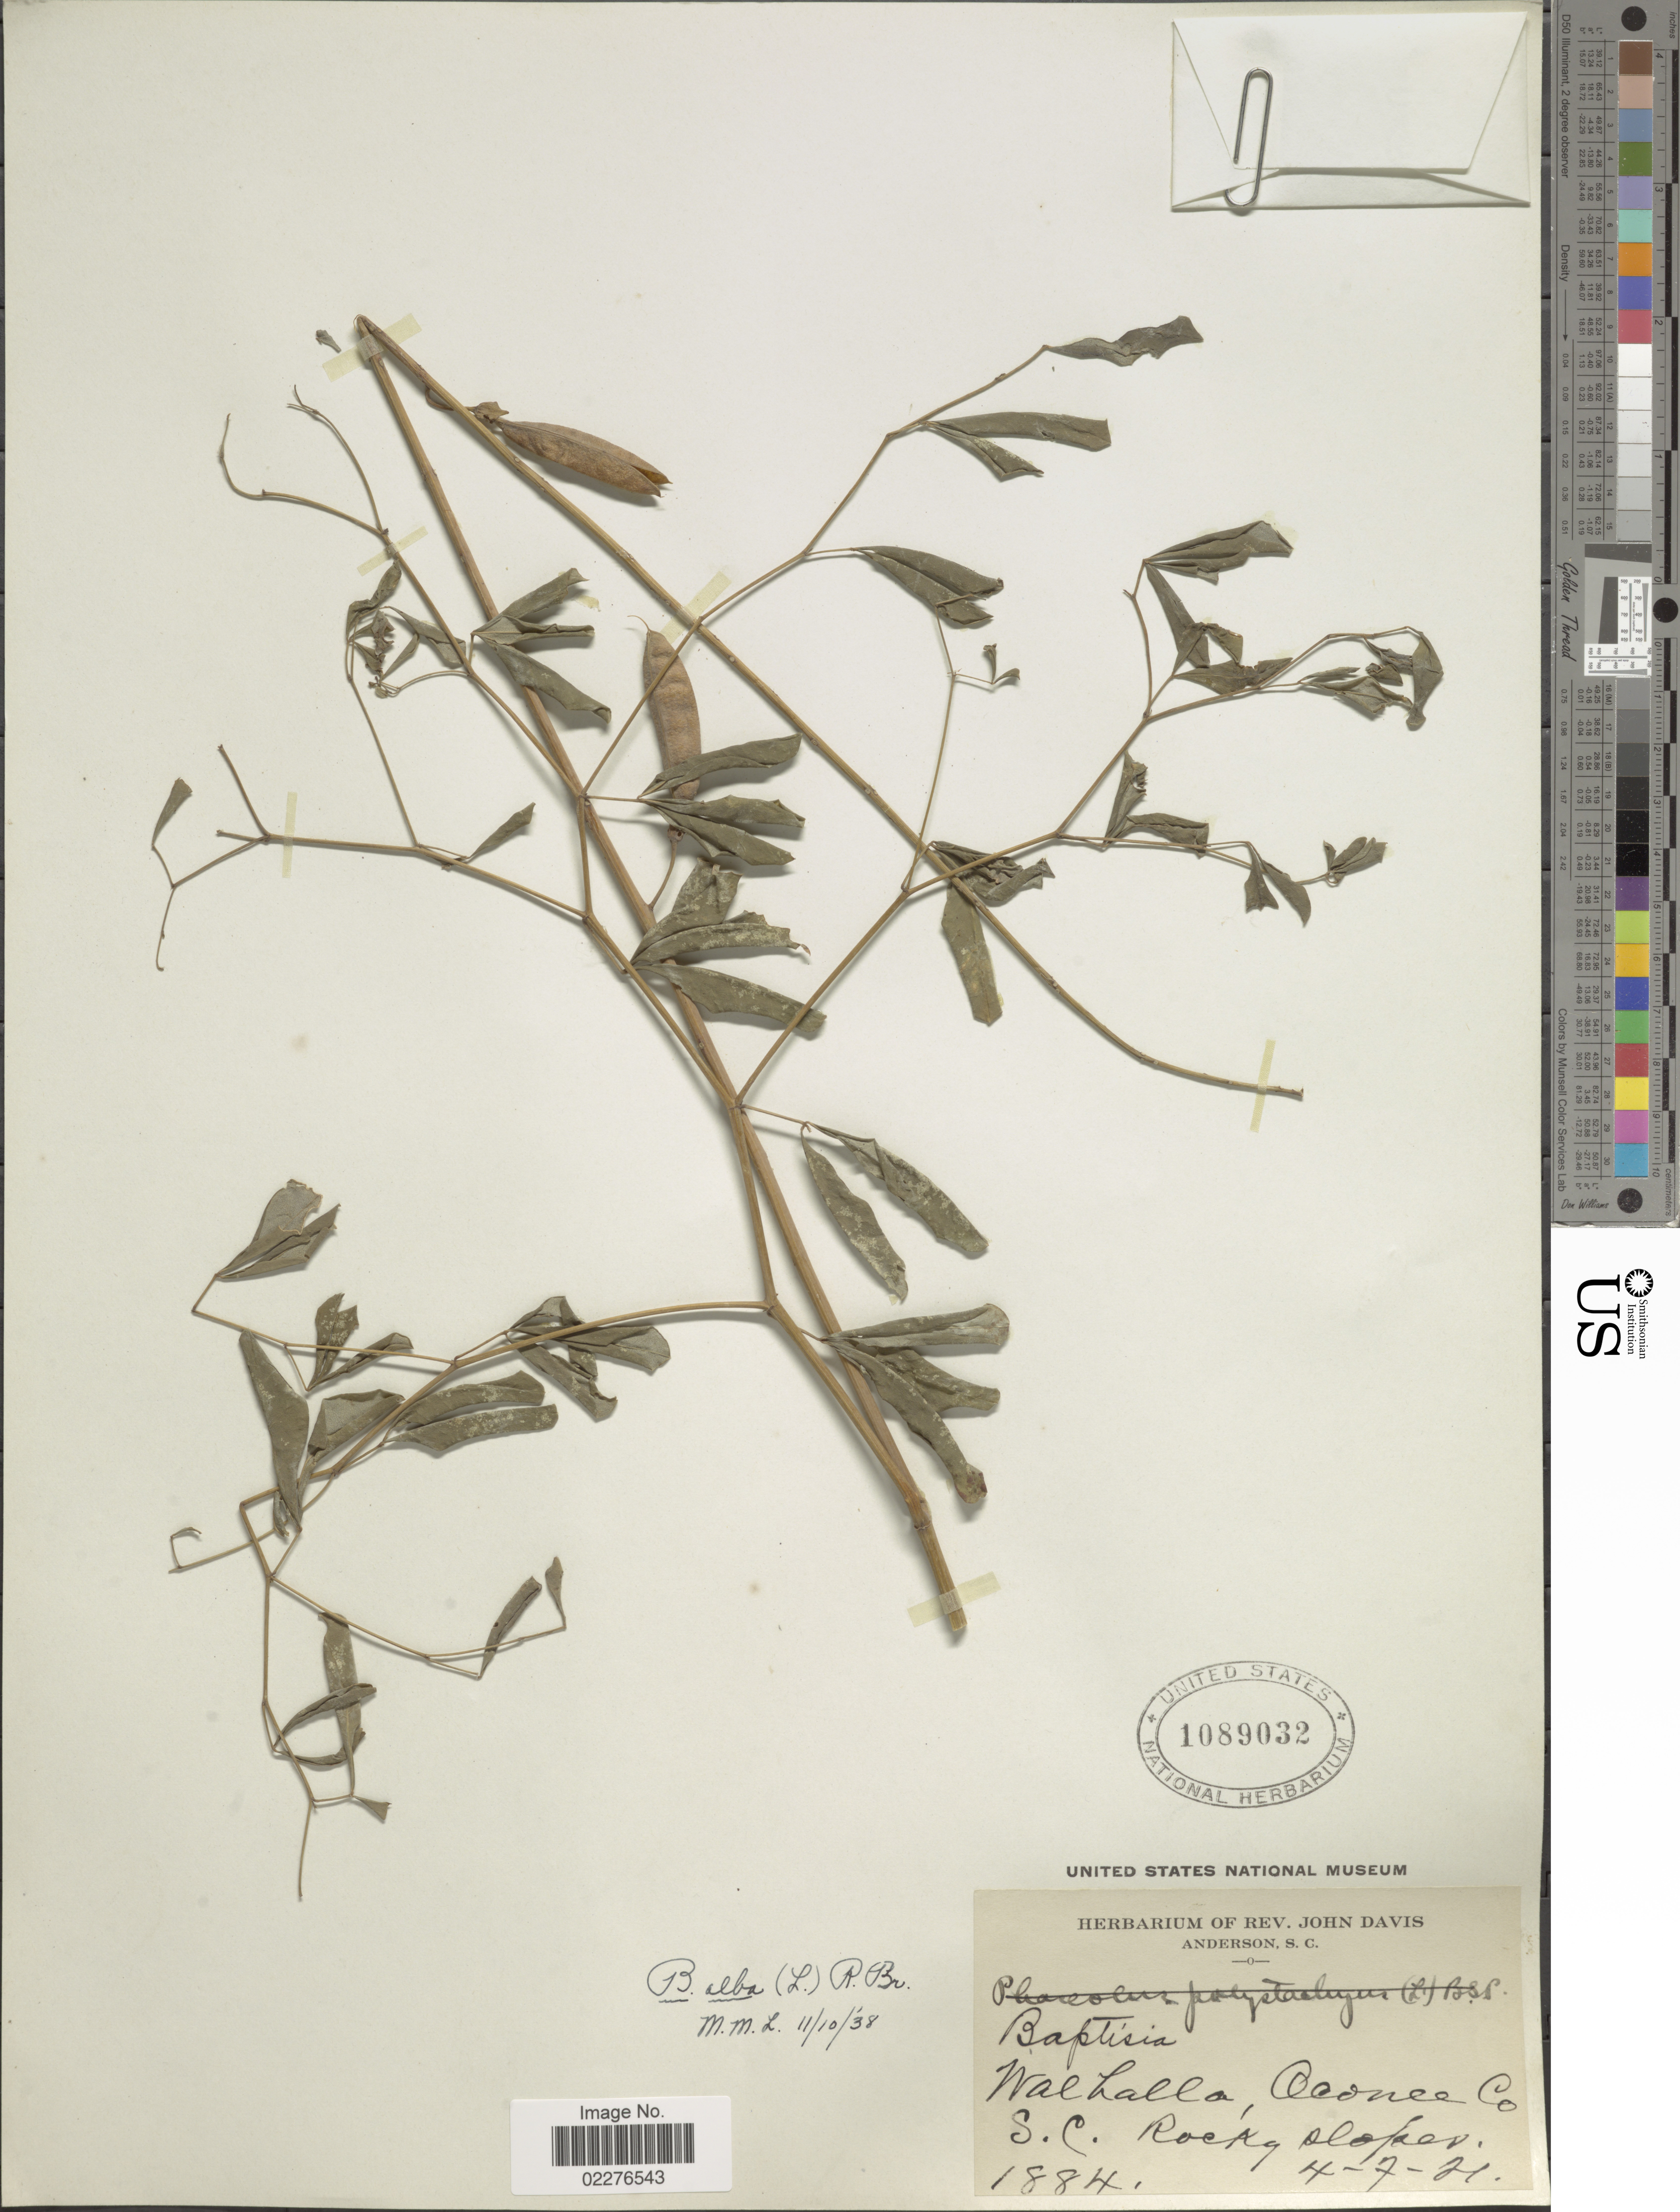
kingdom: Plantae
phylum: Tracheophyta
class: Magnoliopsida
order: Fabales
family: Fabaceae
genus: Baptisia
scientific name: Baptisia alba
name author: (L.) Vent.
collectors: ex herb. Rev. John Davis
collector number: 1884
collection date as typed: Transcribed d/m/y: 4/7/81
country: United States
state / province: South Carolina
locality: Baptisia, Walhalla, Oconee Co, Rocky slopes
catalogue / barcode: US 1089032